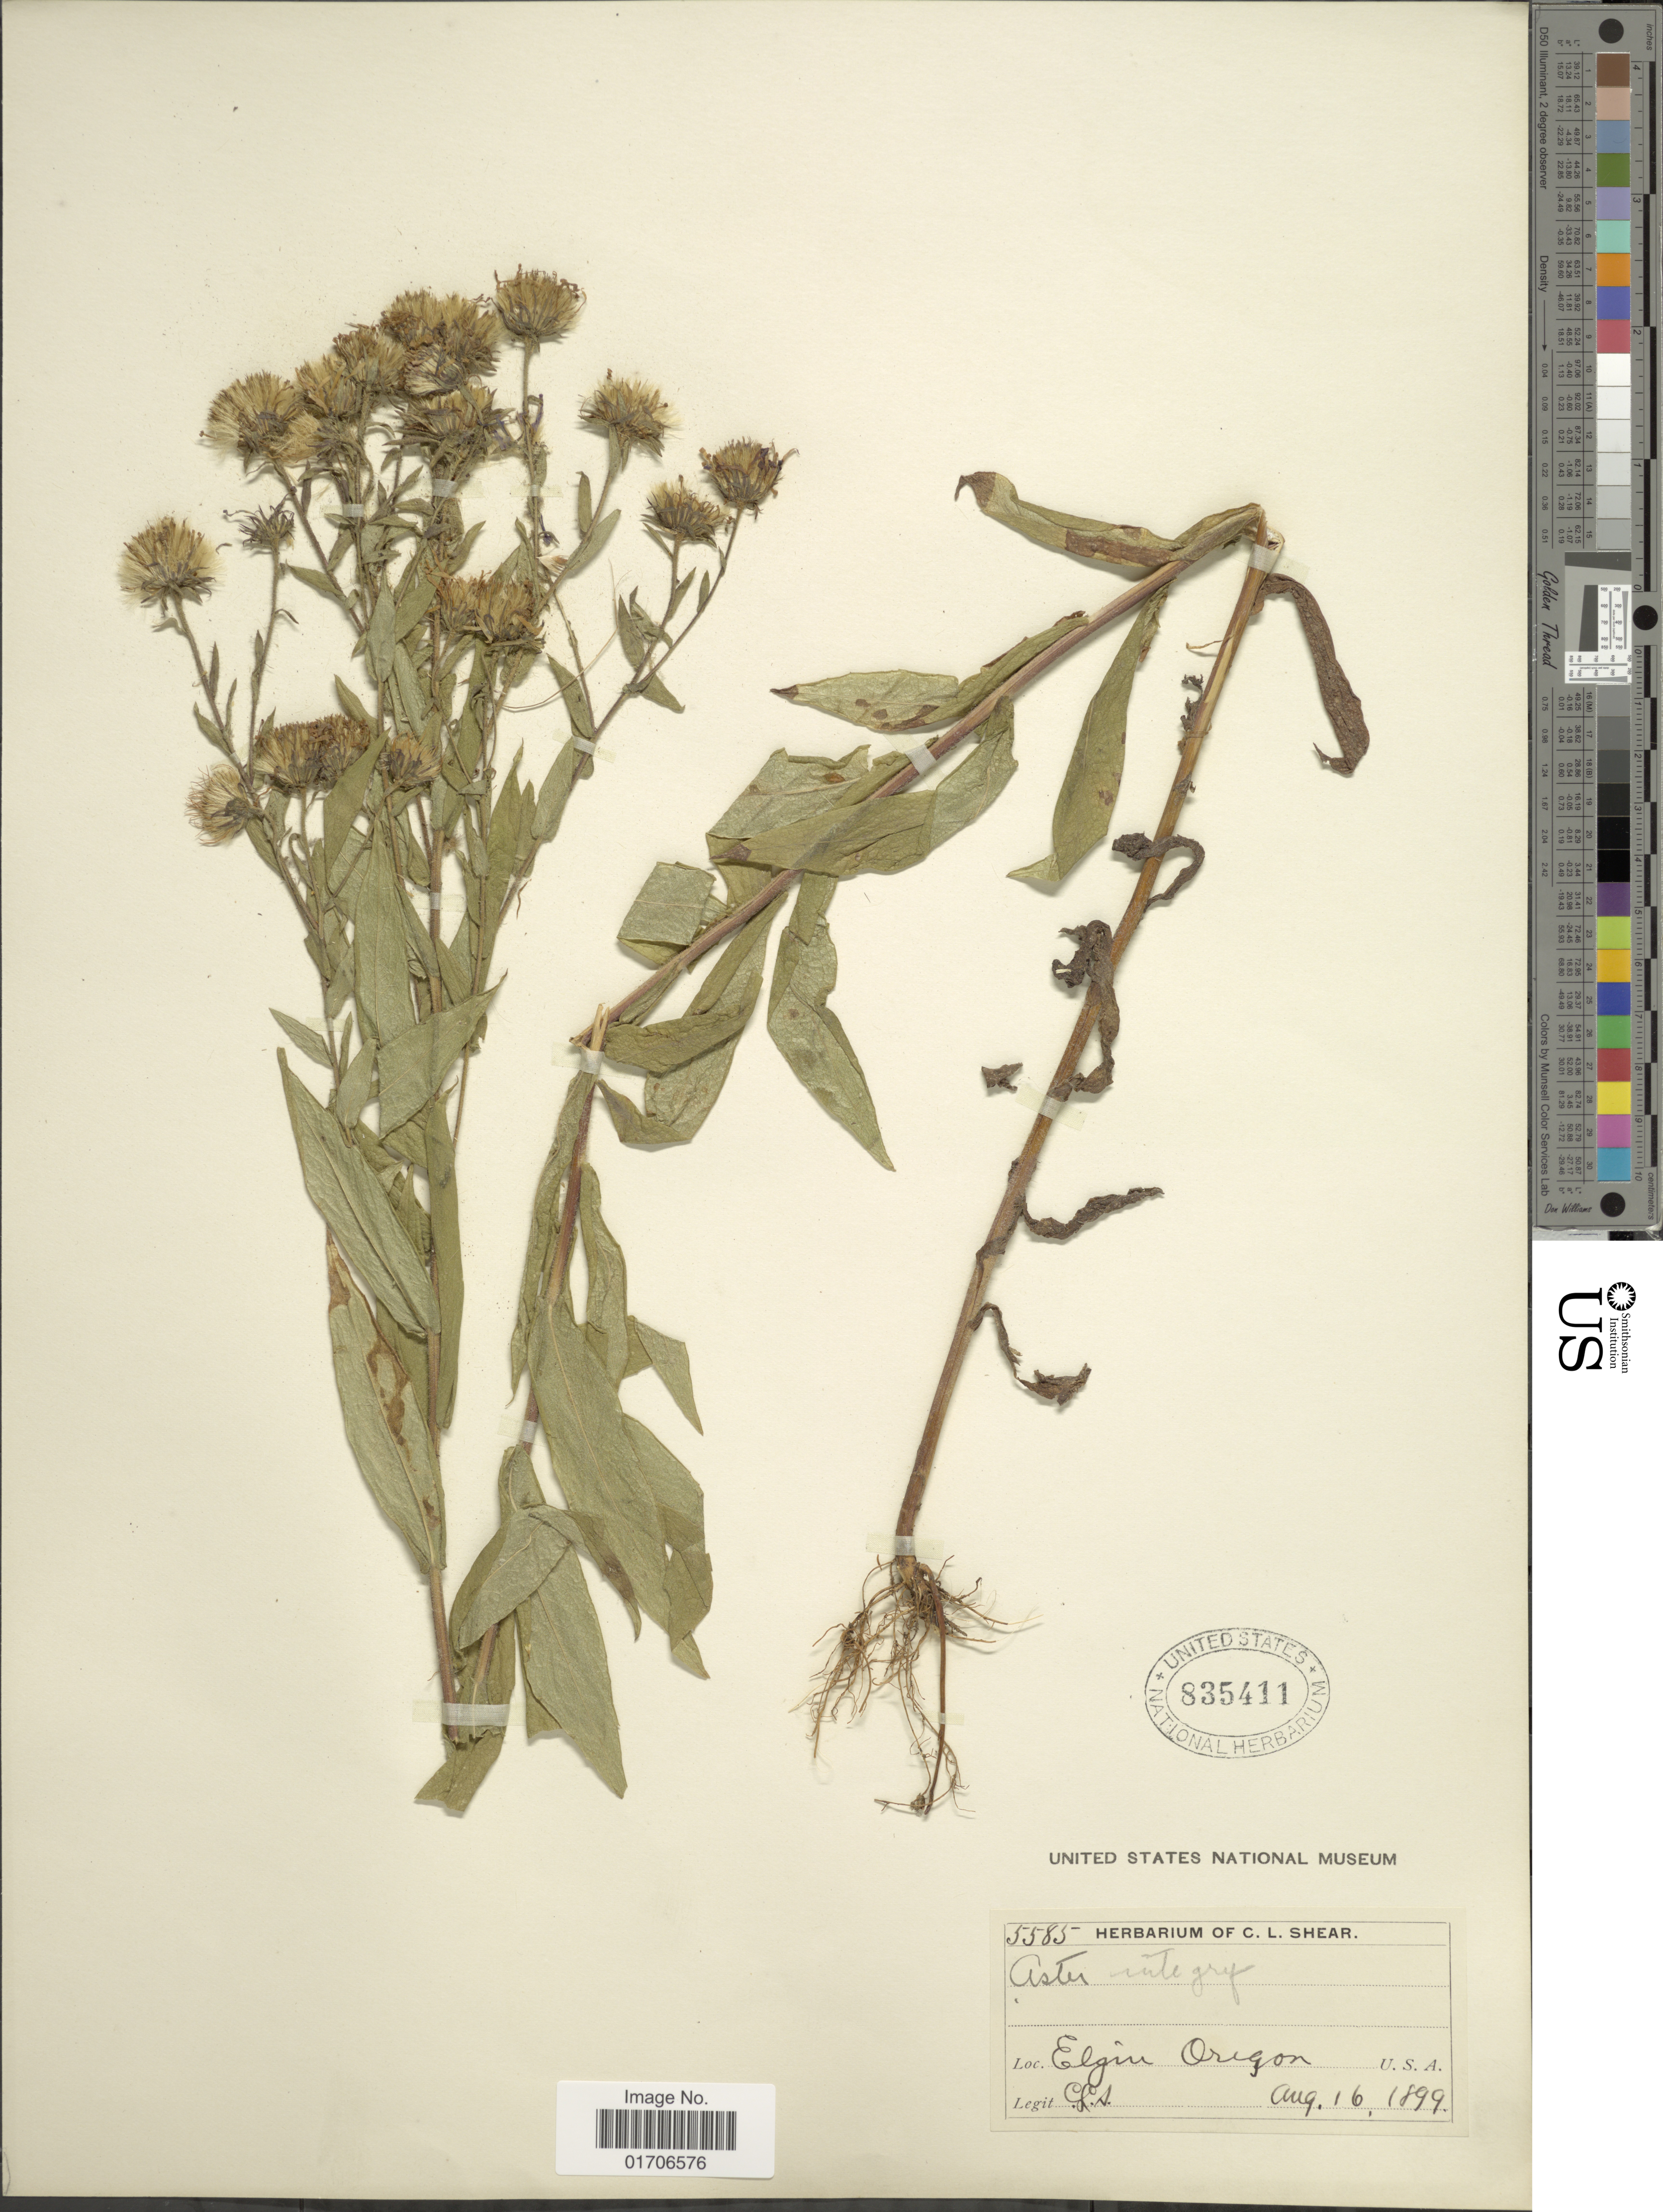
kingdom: Plantae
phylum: Tracheophyta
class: Magnoliopsida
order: Asterales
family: Asteraceae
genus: Eurybia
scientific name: Eurybia integrifolia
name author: (Nutt.) G.L. Nesom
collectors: C. L. Shear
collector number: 5585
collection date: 1899-08-16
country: United States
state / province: Oregon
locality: Elgin, Oregon. U.S.A.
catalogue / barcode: US 835411